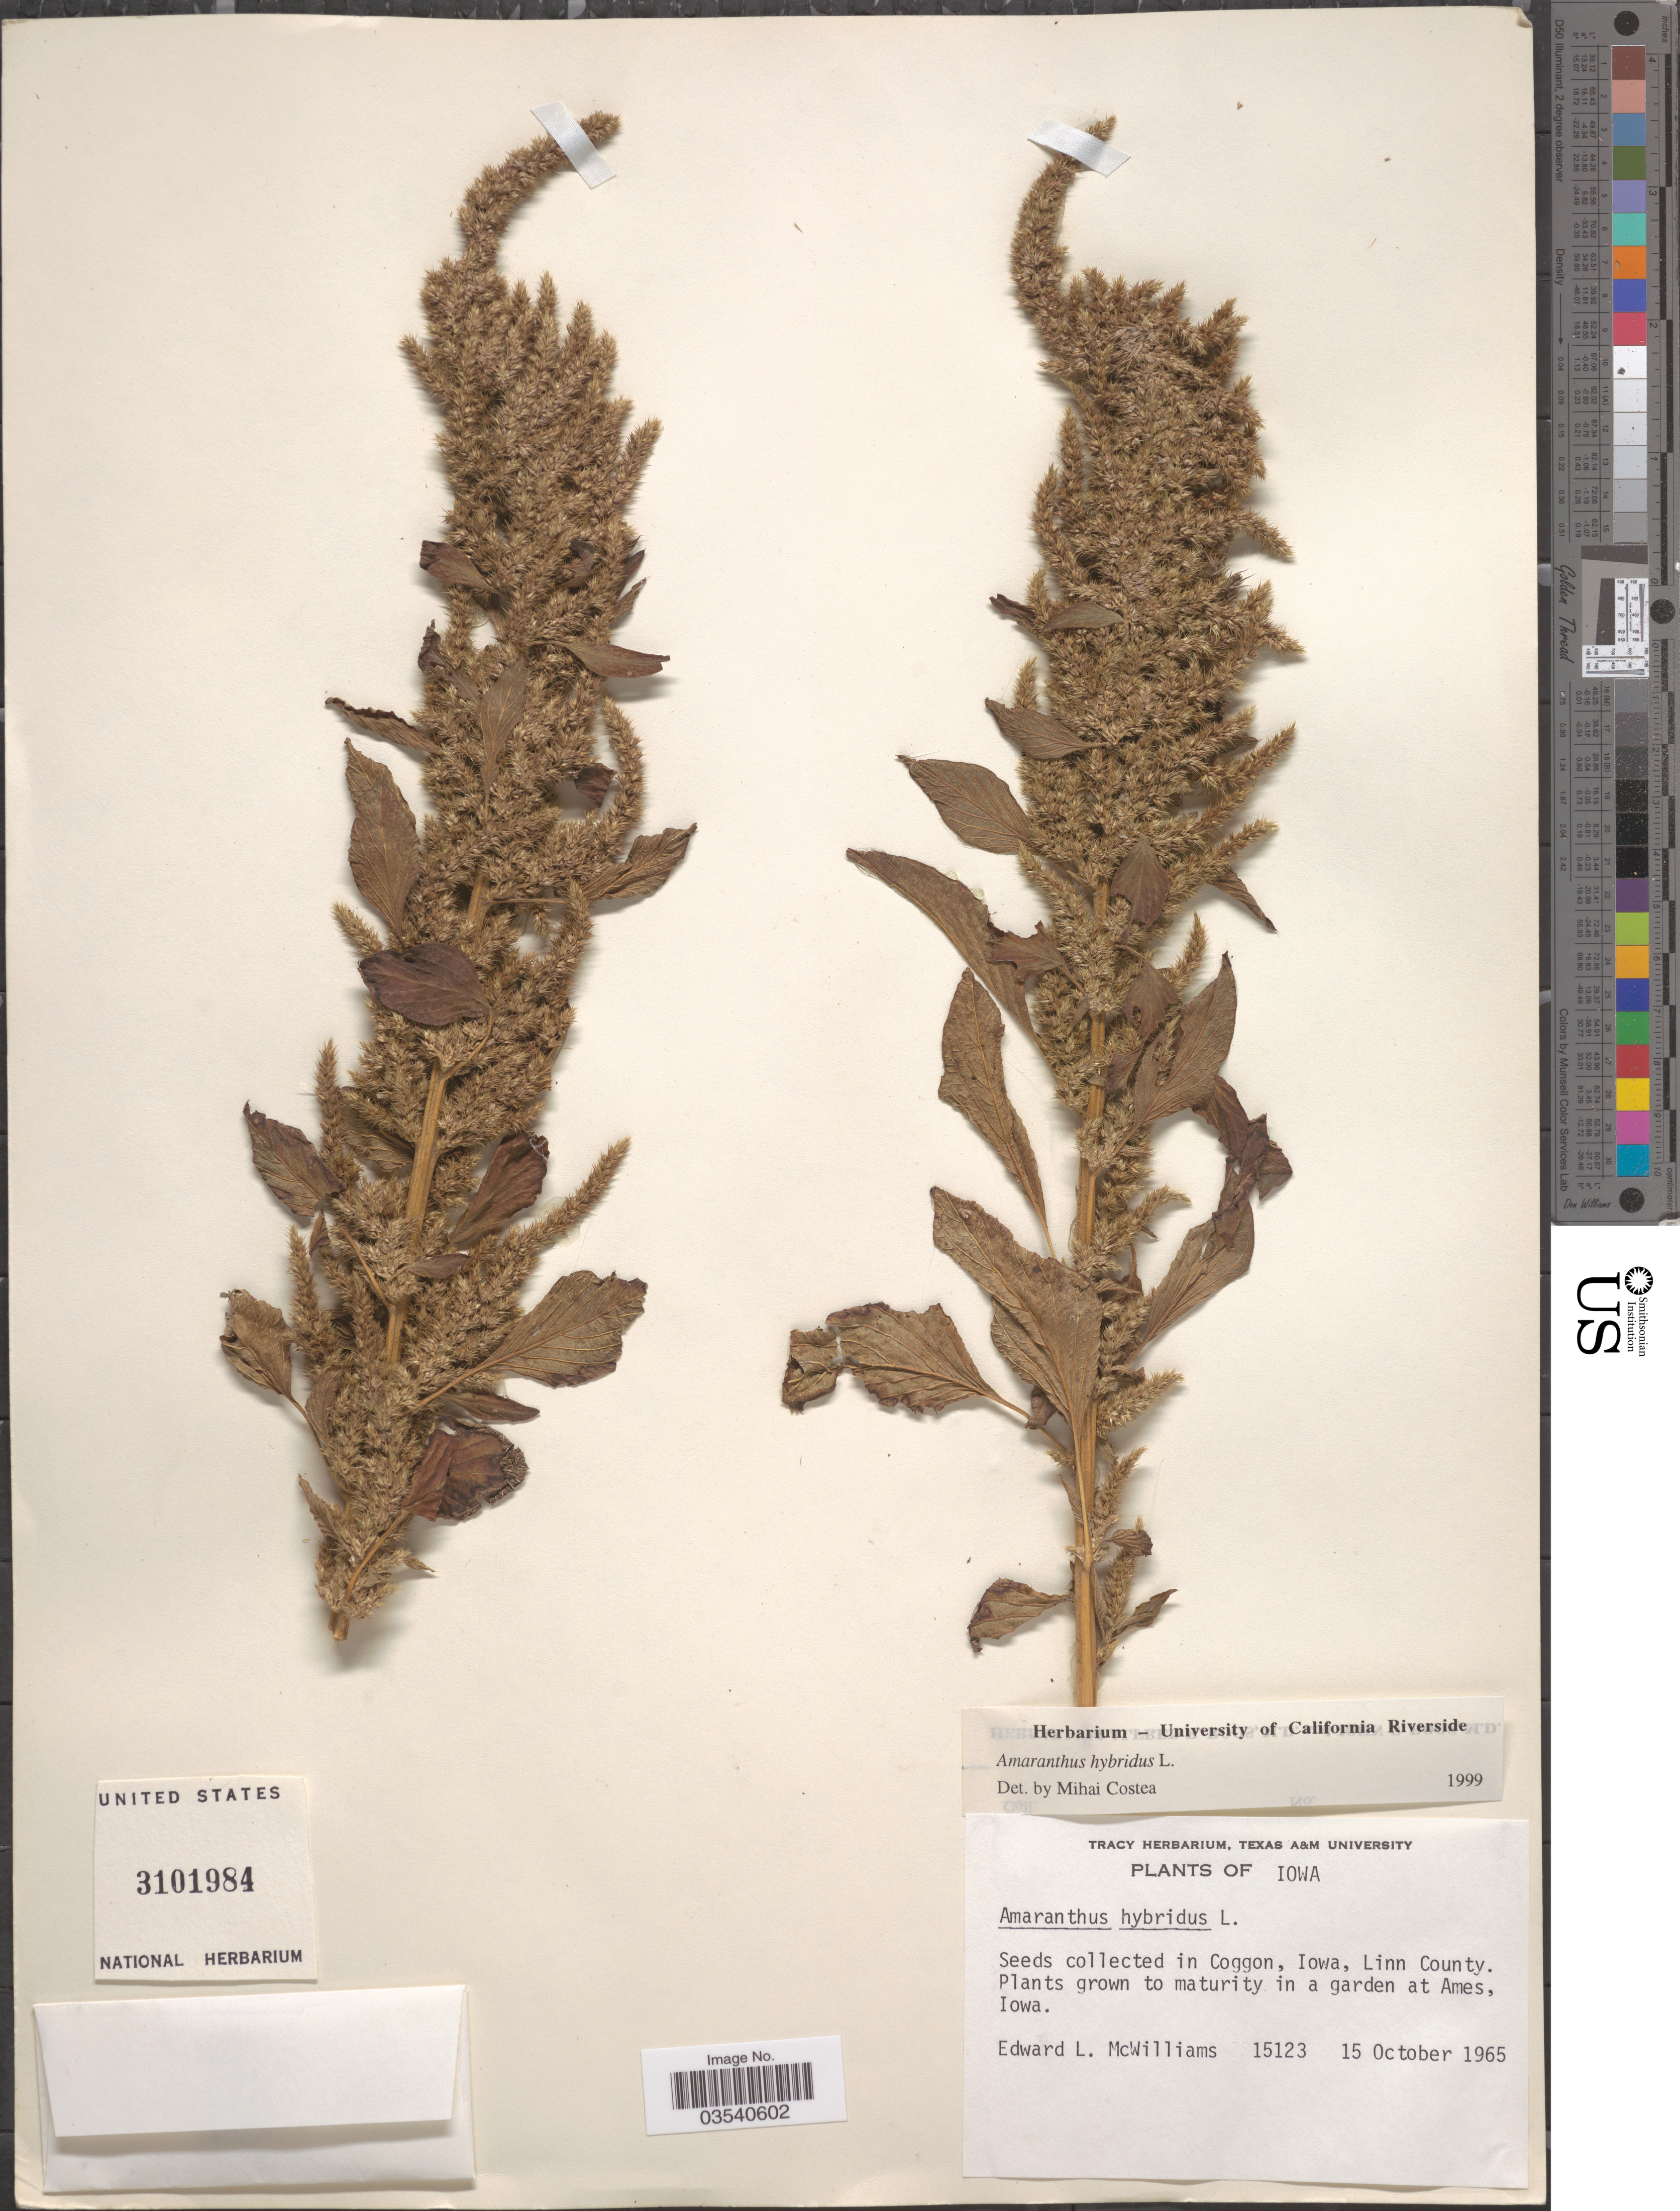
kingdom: Plantae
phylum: Tracheophyta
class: Magnoliopsida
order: Caryophyllales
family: Amaranthaceae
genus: Amaranthus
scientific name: Amaranthus hybridus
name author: L.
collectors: E. L. McWilliams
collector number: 15123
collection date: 1965-10-15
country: United States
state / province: Iowa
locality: In a garden at Ames.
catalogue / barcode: US 3101984